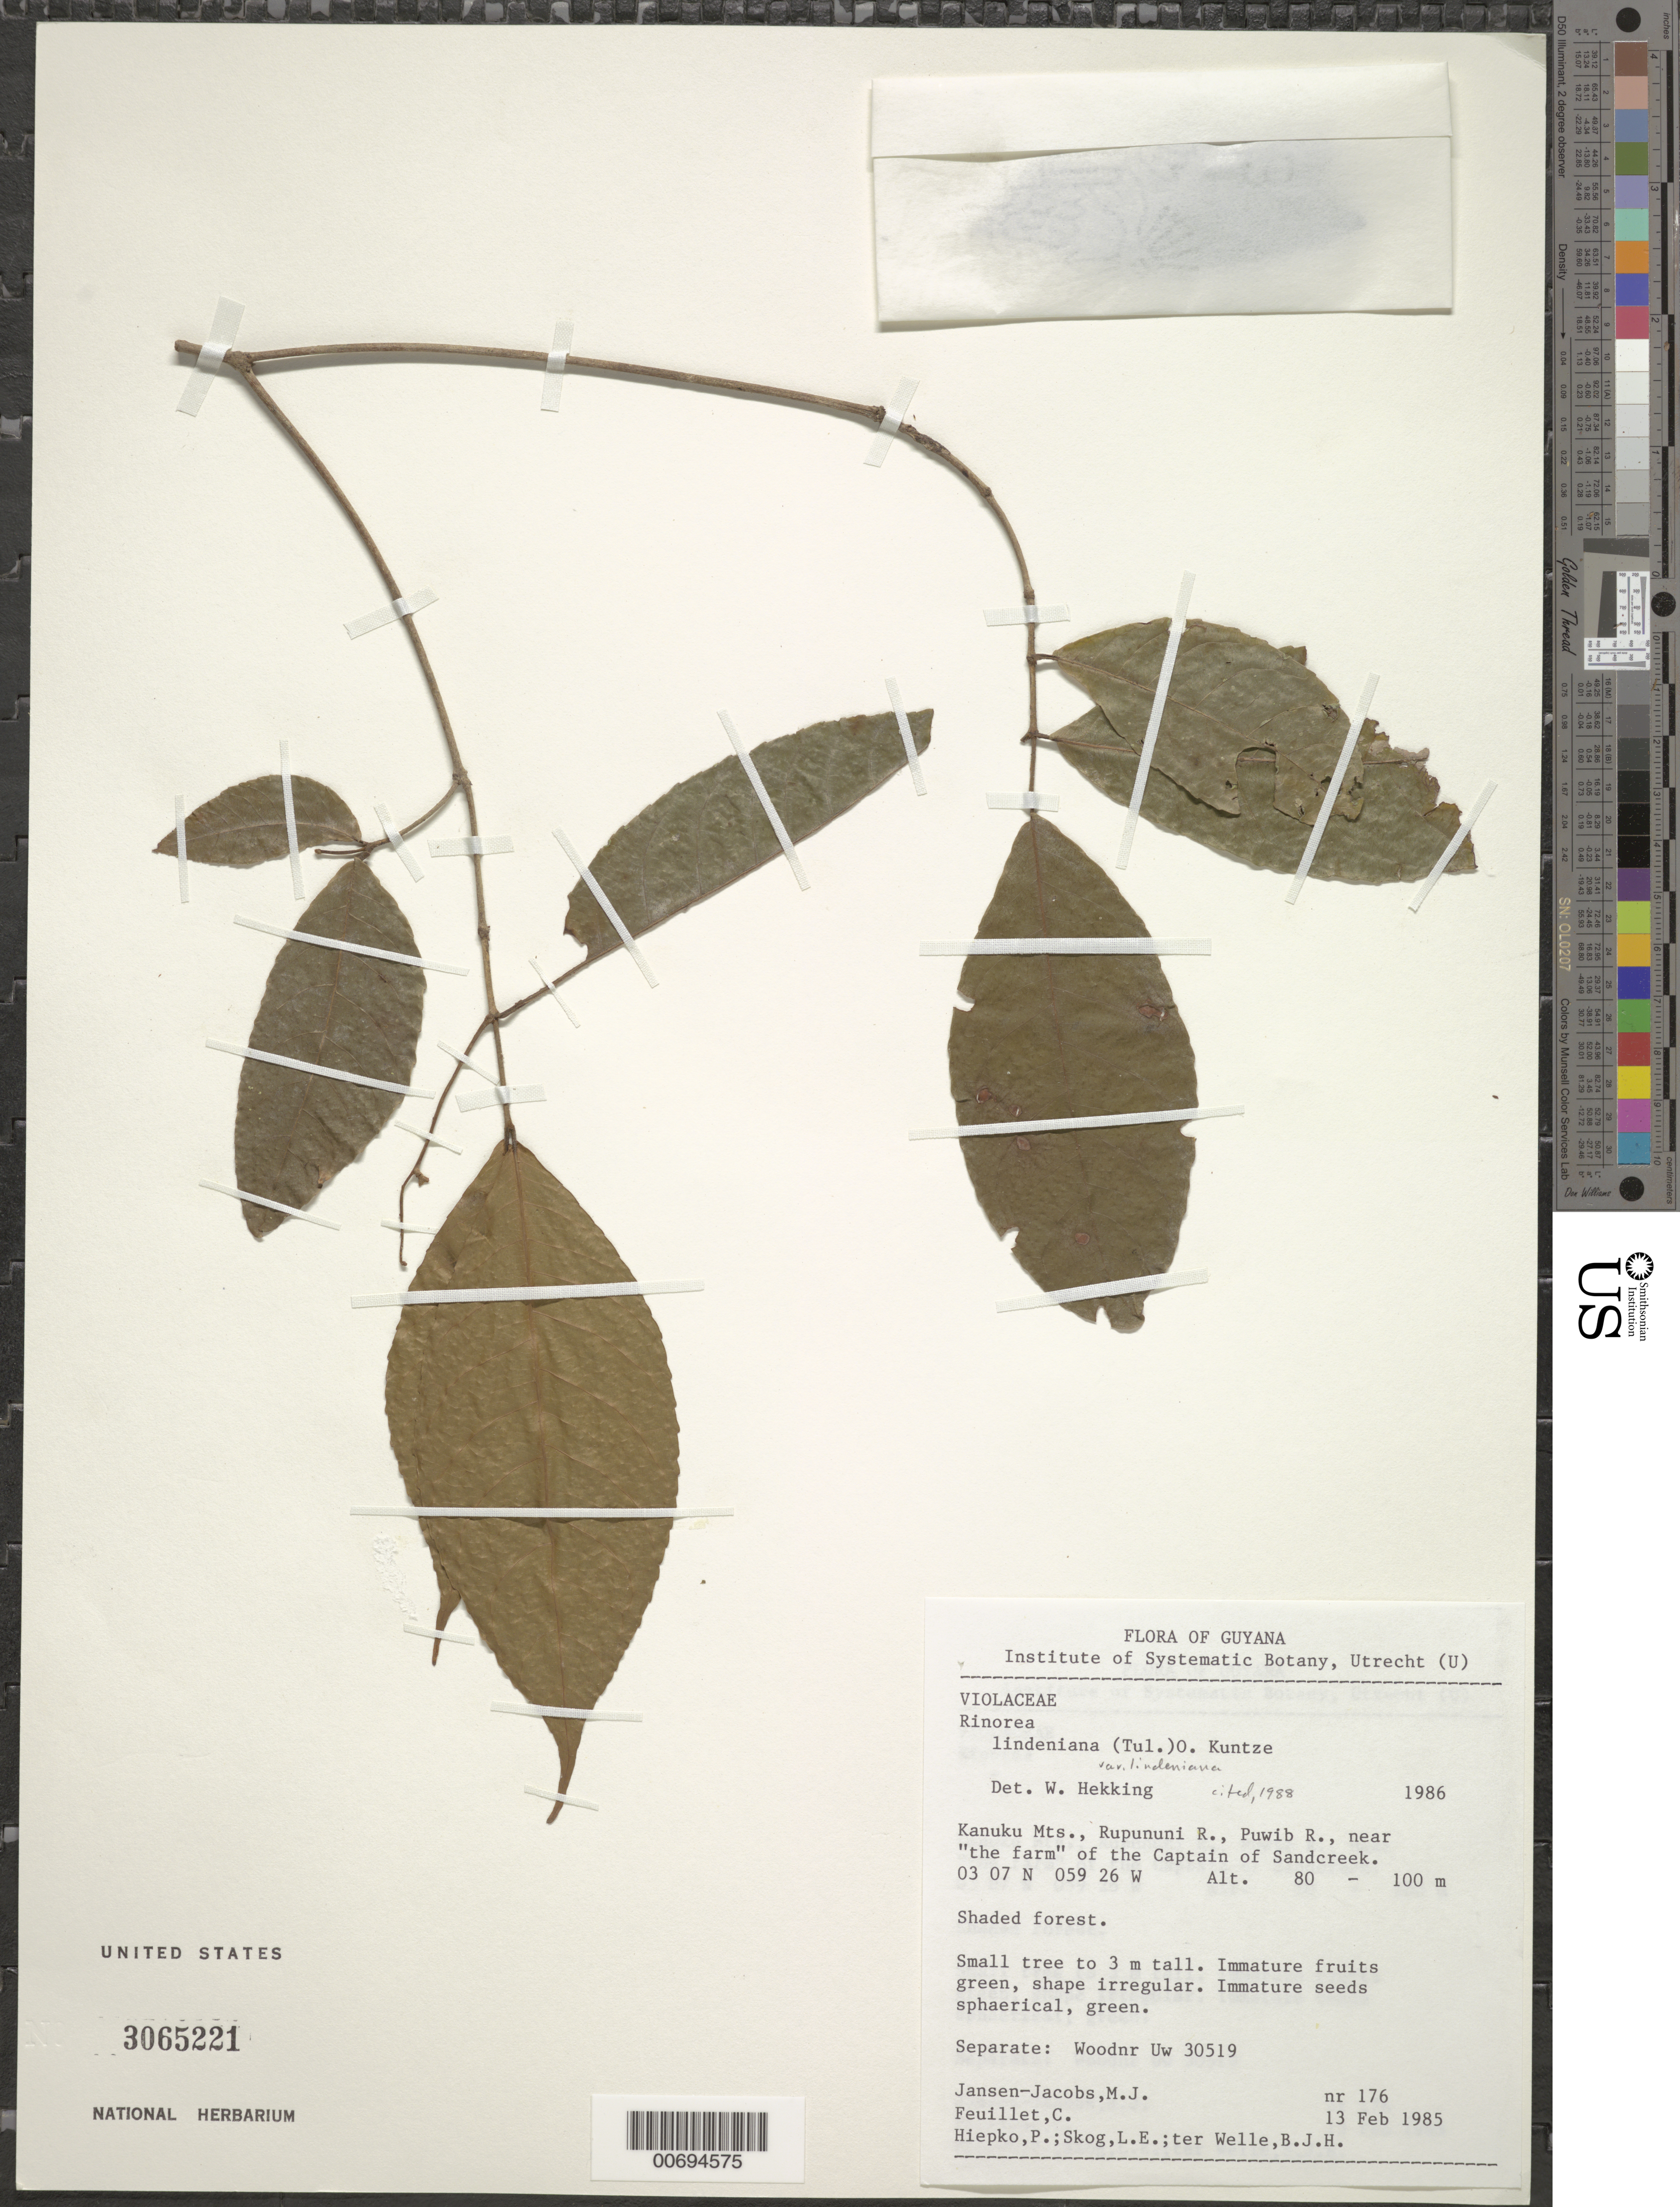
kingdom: Plantae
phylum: Tracheophyta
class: Magnoliopsida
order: Malpighiales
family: Violaceae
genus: Rinorea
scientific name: Rinorea lindeniana var. lindeniana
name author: (Tul.) Kuntze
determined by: Hekking, W. H. A.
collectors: M. J. Jansen-Jacobs, C. Feuillet, P. H. Hiepko, L. E. Skog & B. Welle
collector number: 176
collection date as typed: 13-Feb-85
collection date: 1985-02-13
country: Guyana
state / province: U. Takutu-U. Essequibo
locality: Kanuku Mts., Rupununi R., Puwib R. near "the farm" of the Captain of Sandcreek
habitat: Shaded forest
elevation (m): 80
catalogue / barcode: US 3065221